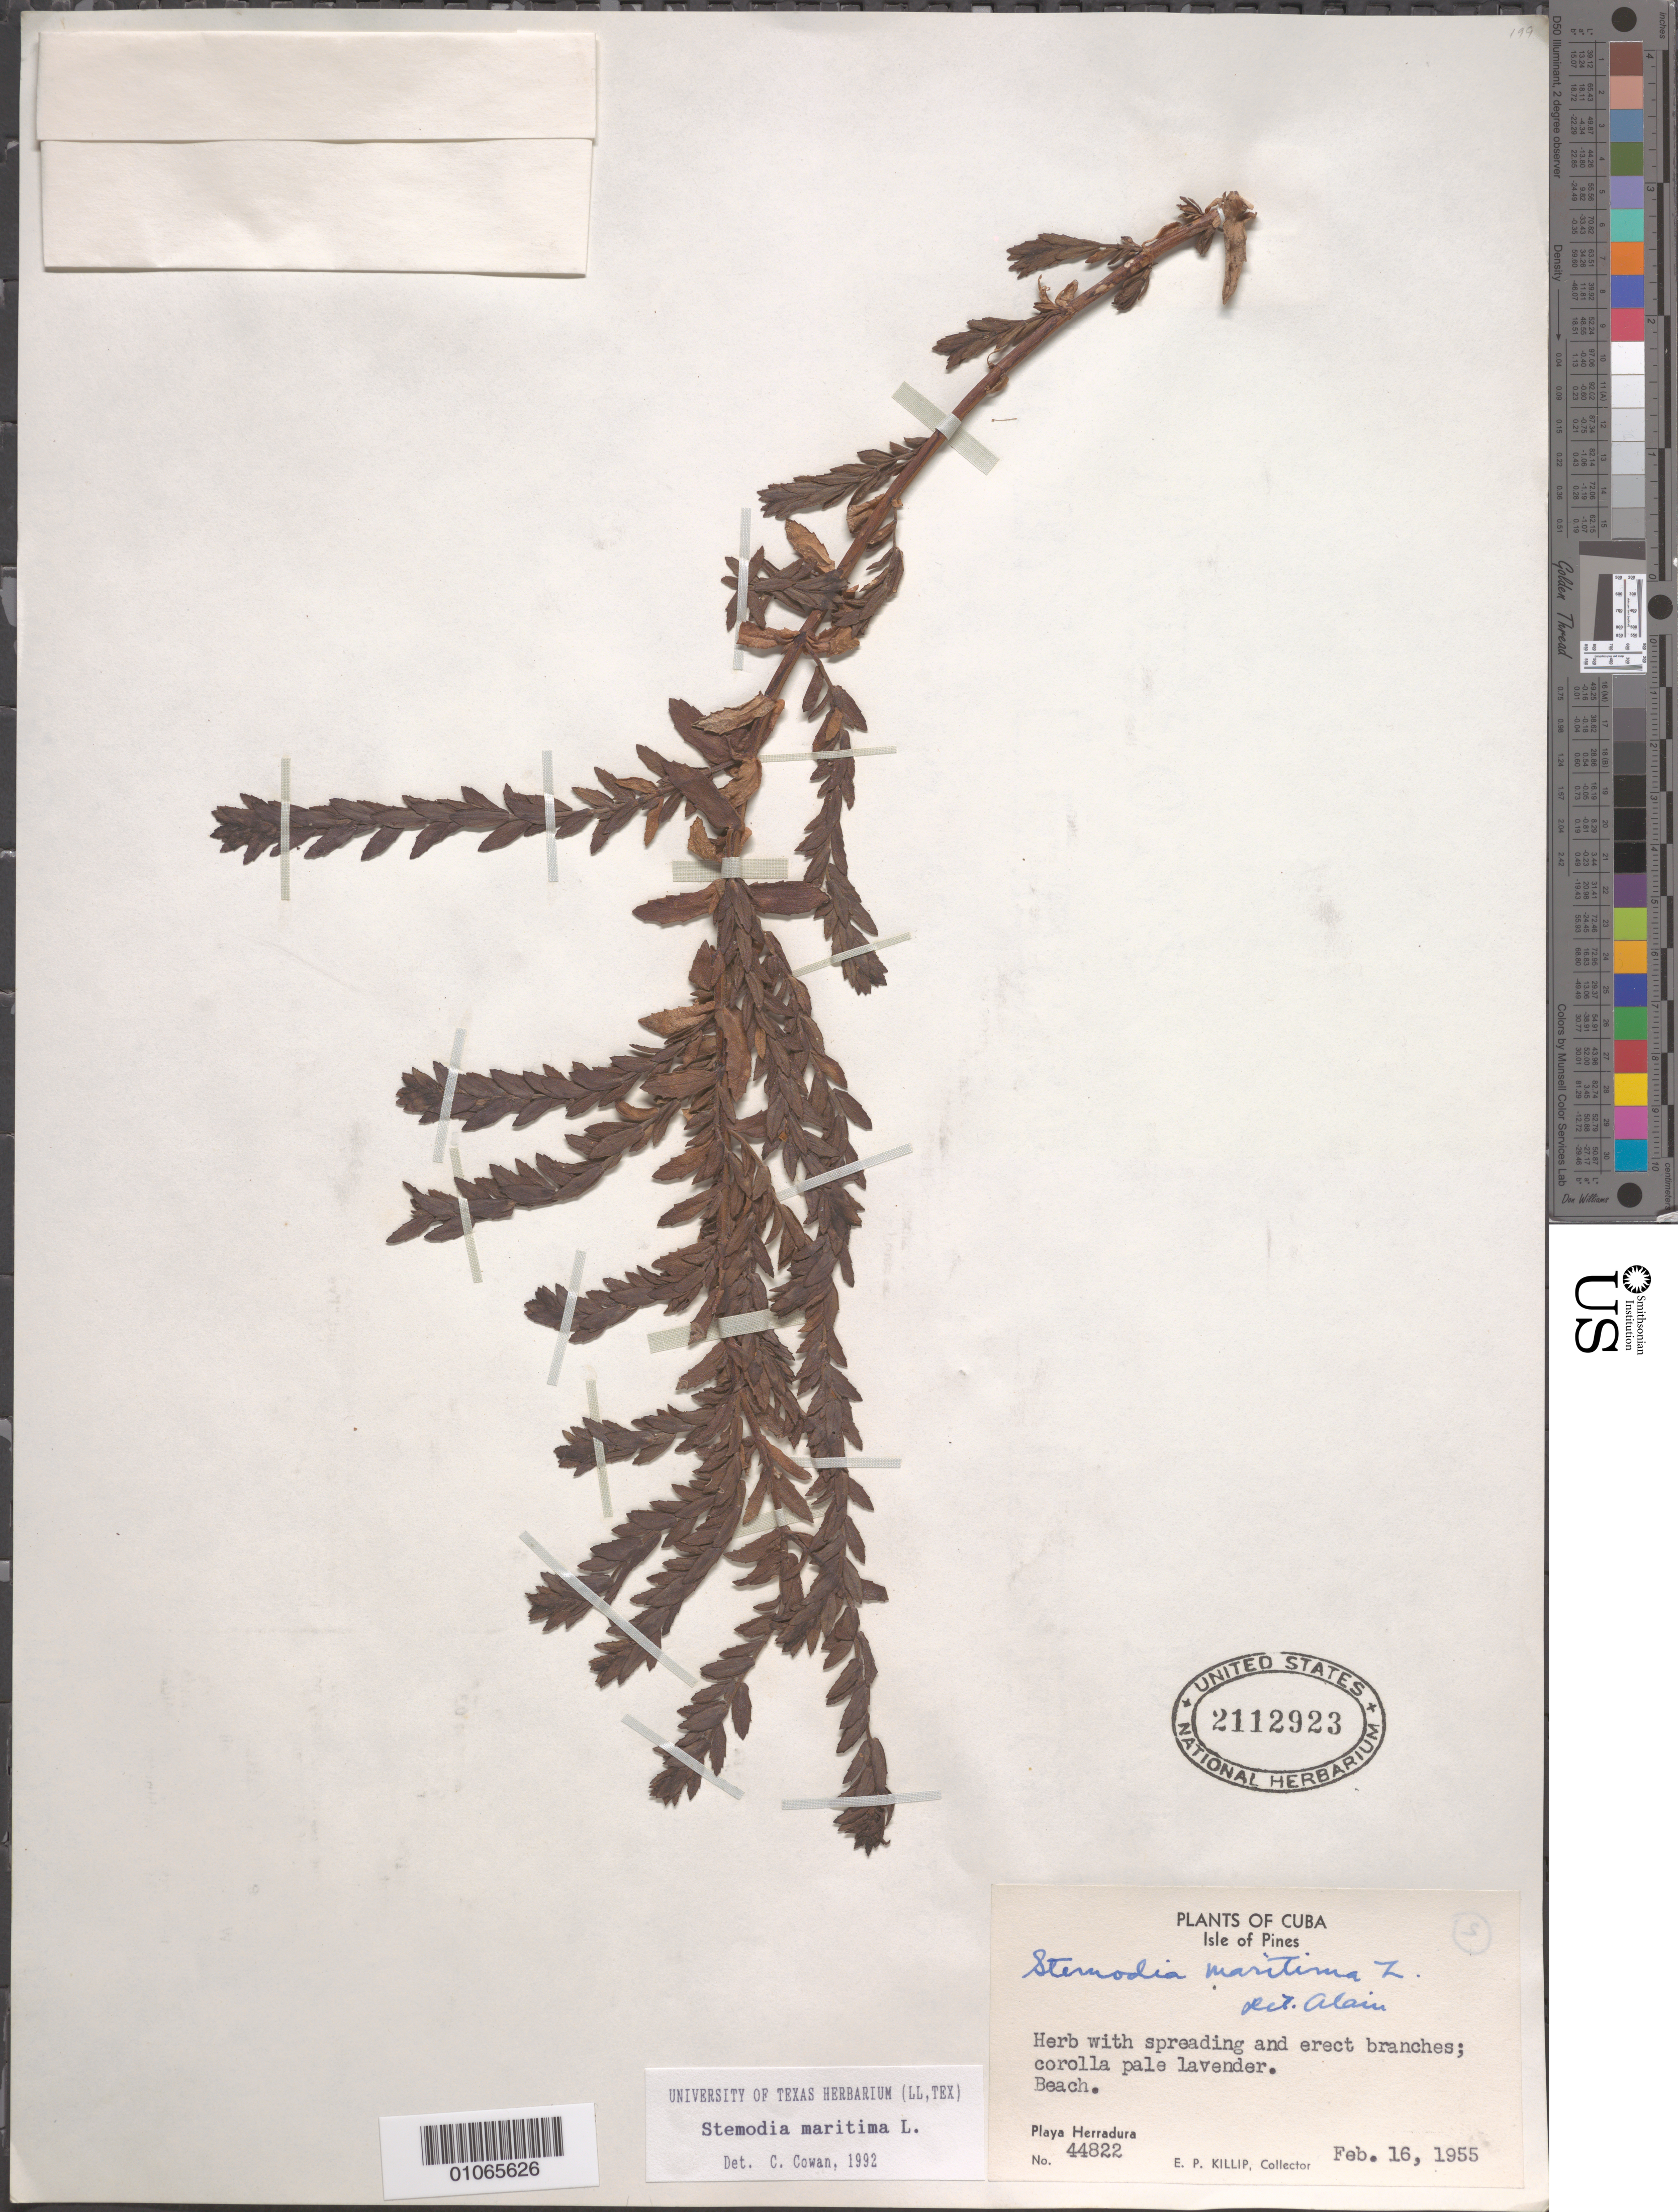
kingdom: Plantae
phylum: Tracheophyta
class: Magnoliopsida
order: Lamiales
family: Plantaginaceae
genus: Stemodia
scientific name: Stemodia maritima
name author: L.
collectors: E. P. Killip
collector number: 44822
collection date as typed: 16 Feb 1955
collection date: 1955-02-16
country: Cuba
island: Isla de la Juventud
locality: Playa (beach) Herradura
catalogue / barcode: US 2112923